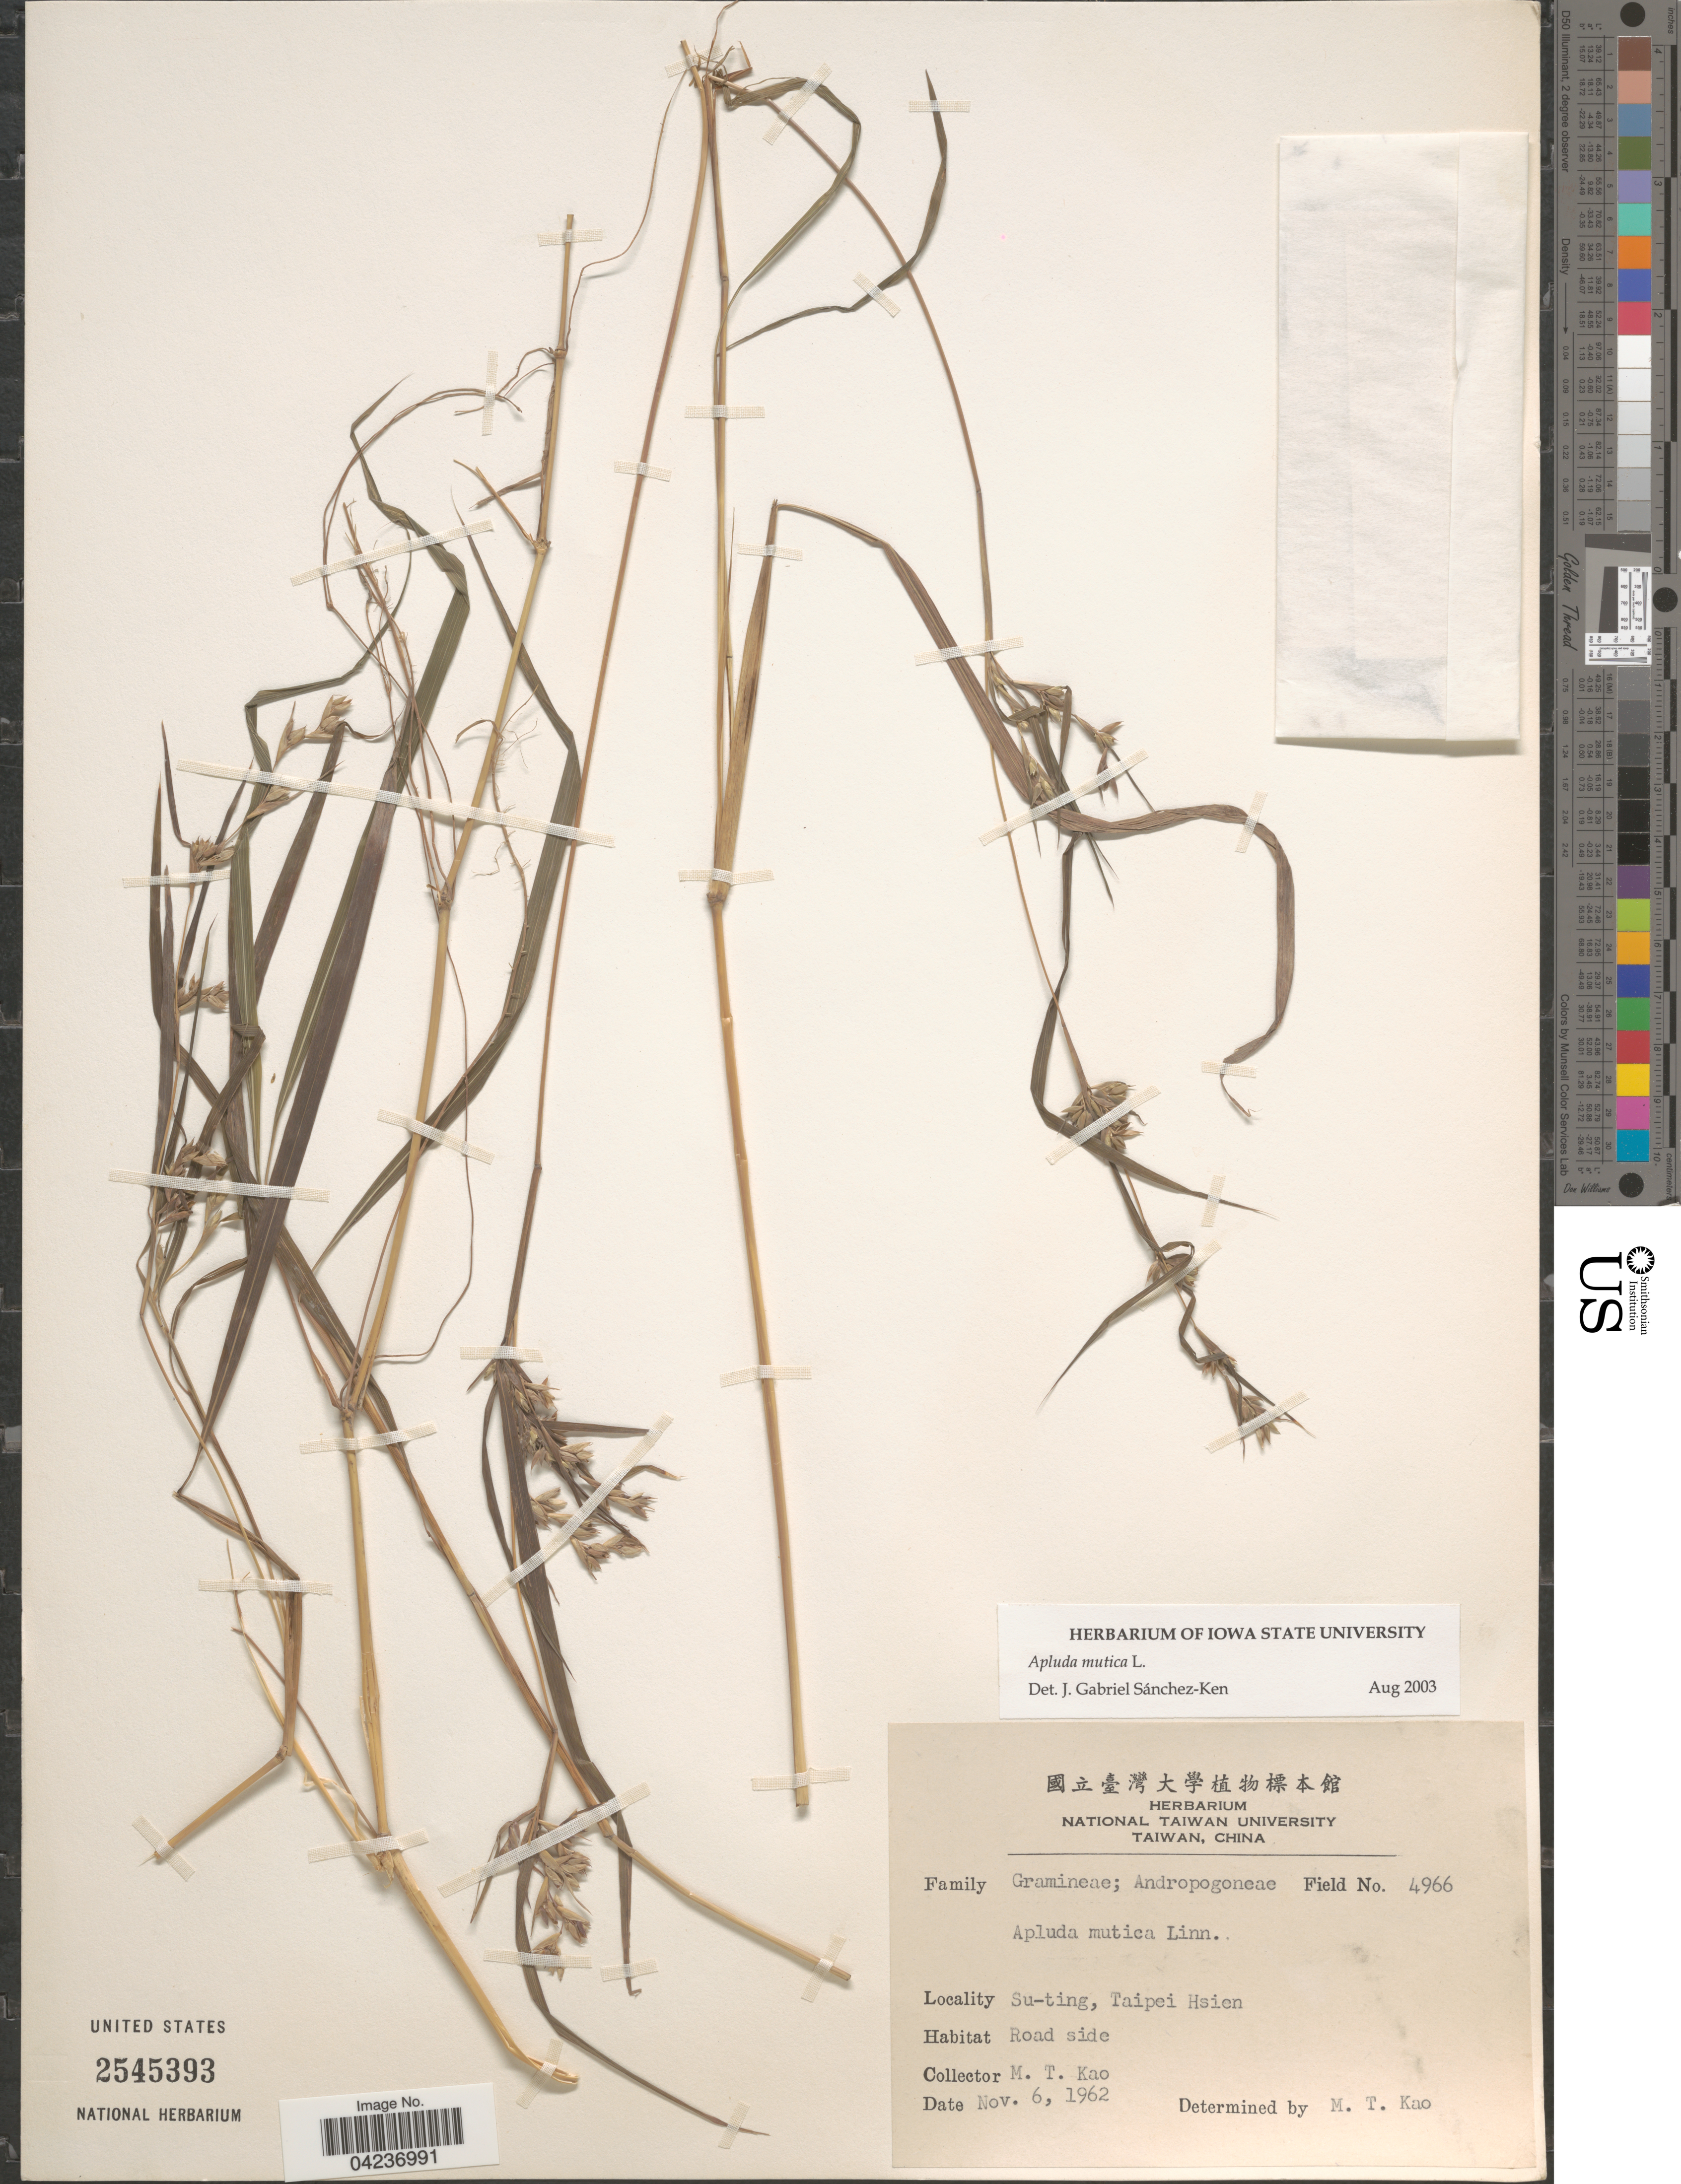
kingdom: Plantae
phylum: Tracheophyta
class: Liliopsida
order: Poales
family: Poaceae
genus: Apluda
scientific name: Apluda mutica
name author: L.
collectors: M. T. Kao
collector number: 4966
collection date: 1962-11-06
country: Taiwan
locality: Su-ting, Taipei Hsien.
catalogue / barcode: US 2545393